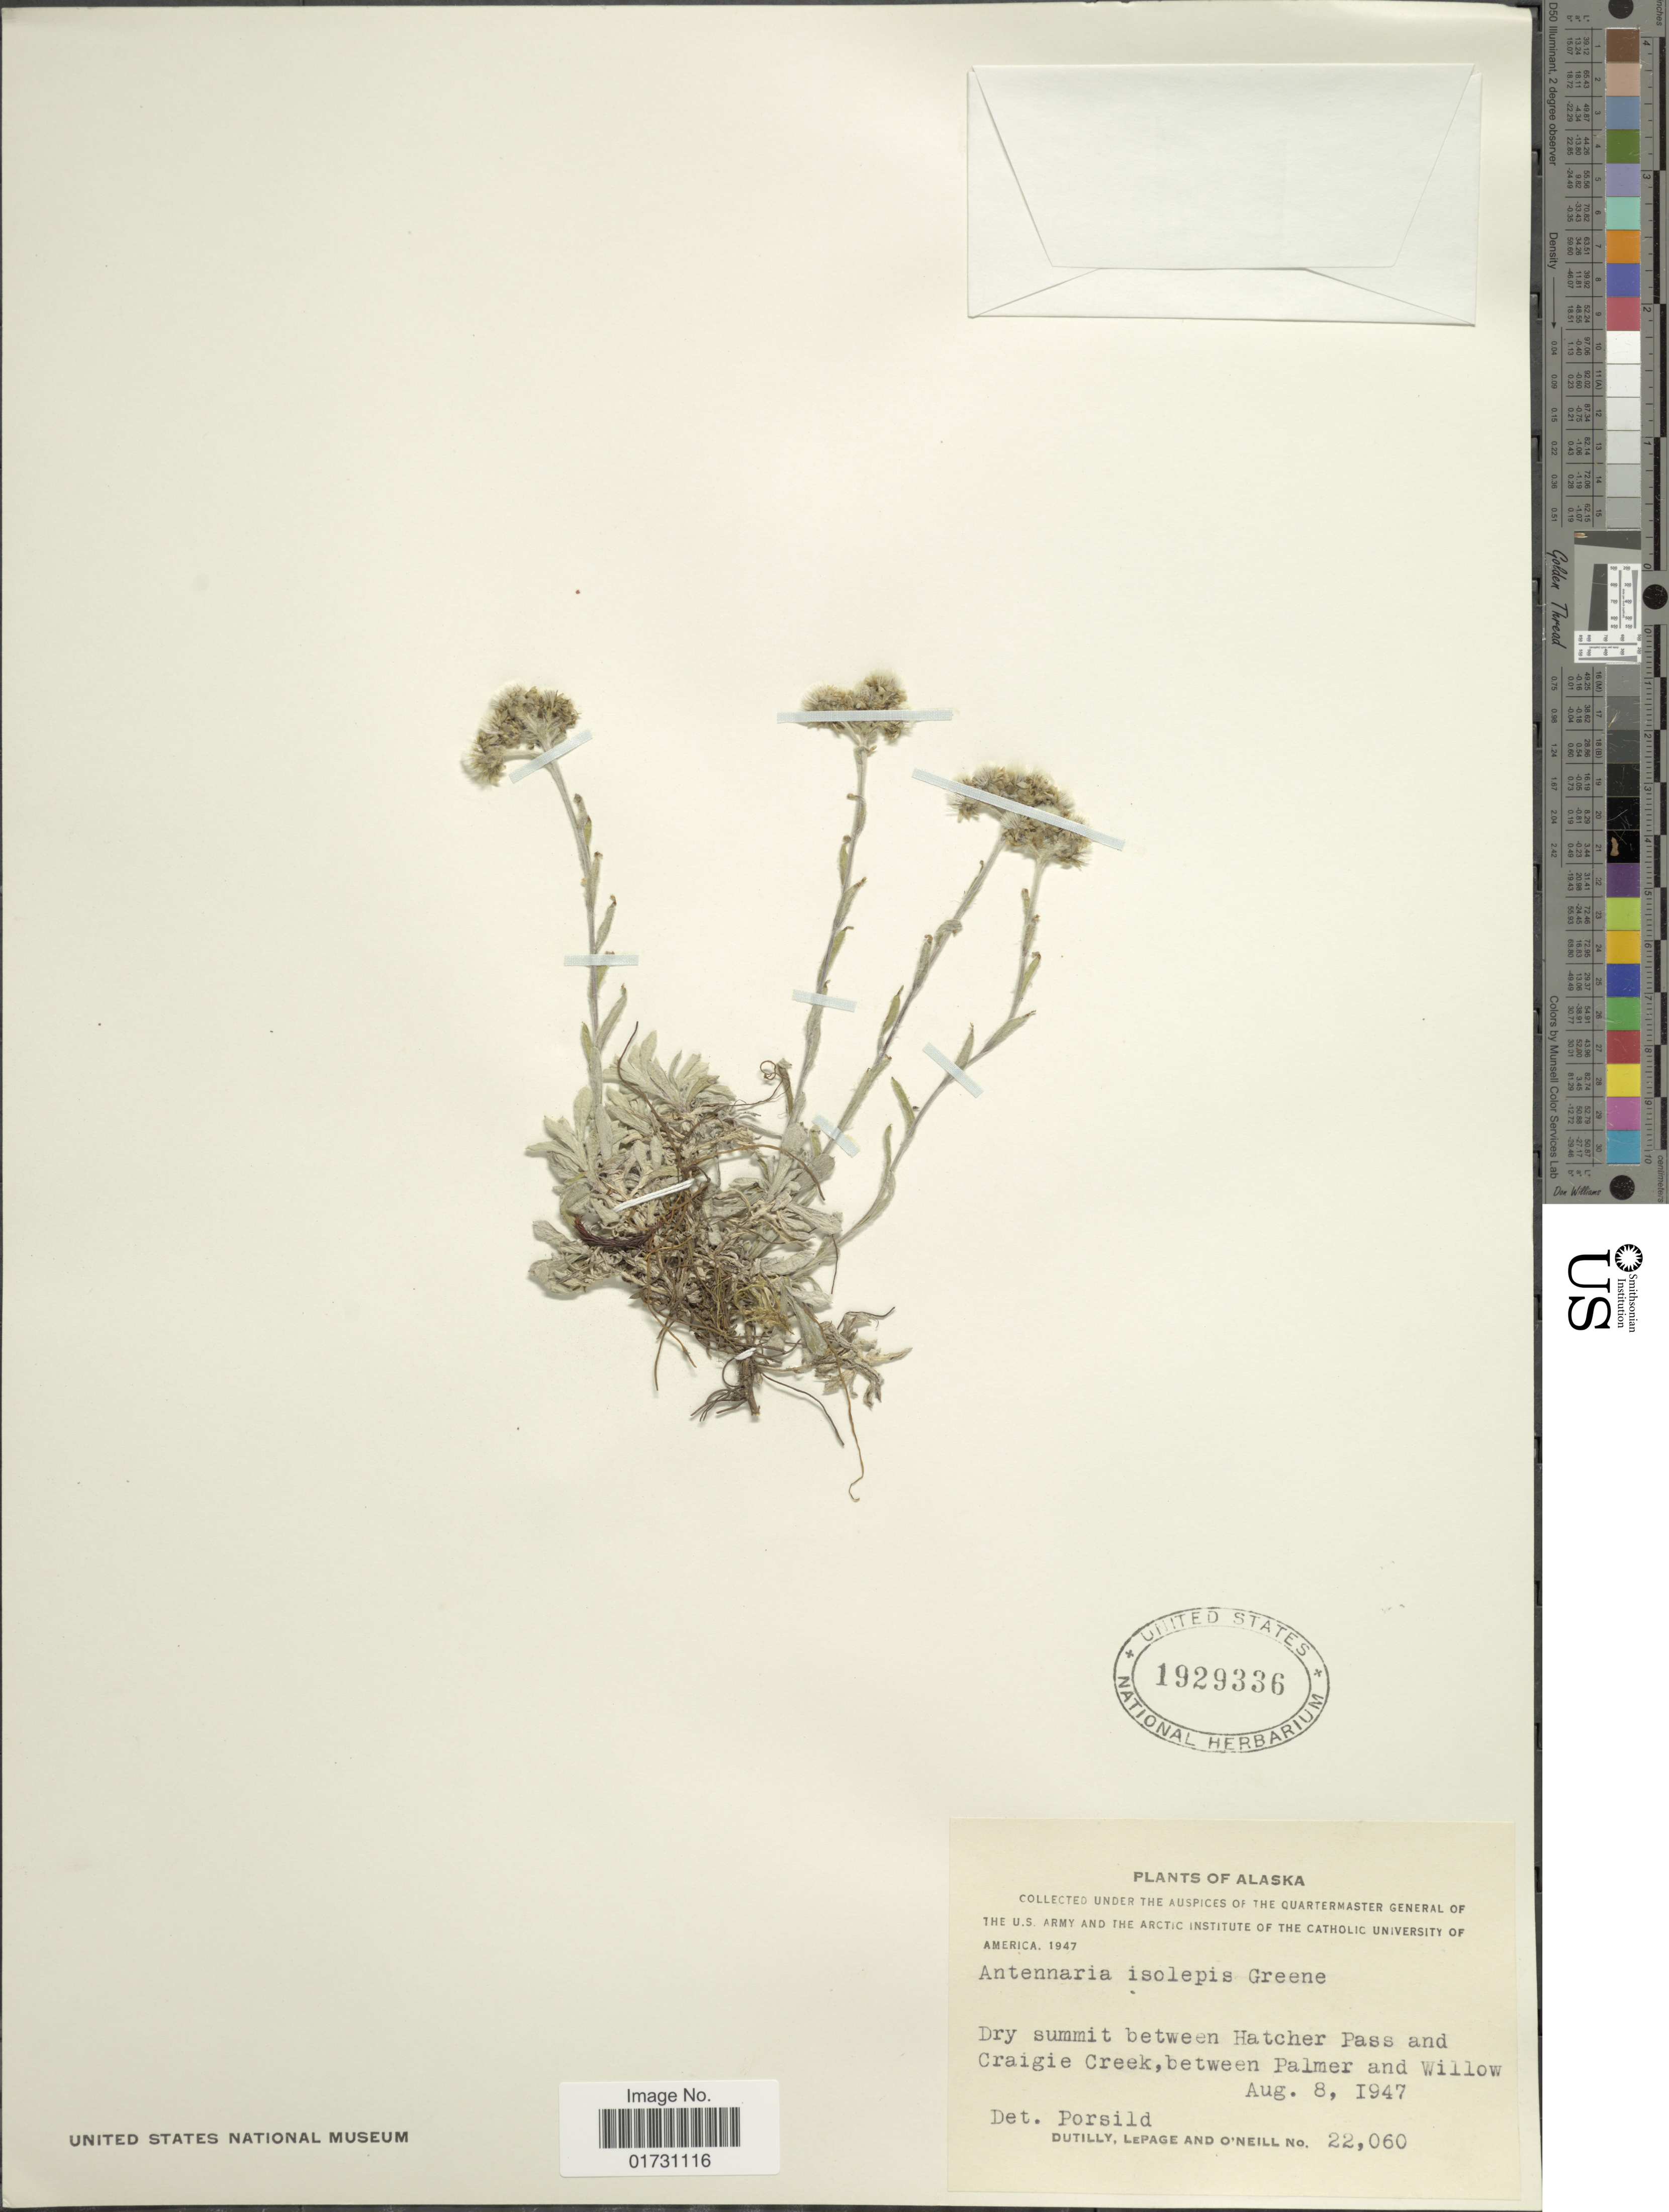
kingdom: Plantae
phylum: Tracheophyta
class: Magnoliopsida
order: Asterales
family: Asteraceae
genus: Antennaria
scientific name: Antennaria isolepis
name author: Greene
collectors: -. Dutilly, -. LePage & -. O'Neill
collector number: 22060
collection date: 1947-08-08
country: United States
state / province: Alaska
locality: Dry summit between Hatcher Pass and Craigie Creek, between Palmer and Willow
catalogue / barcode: US 1929336